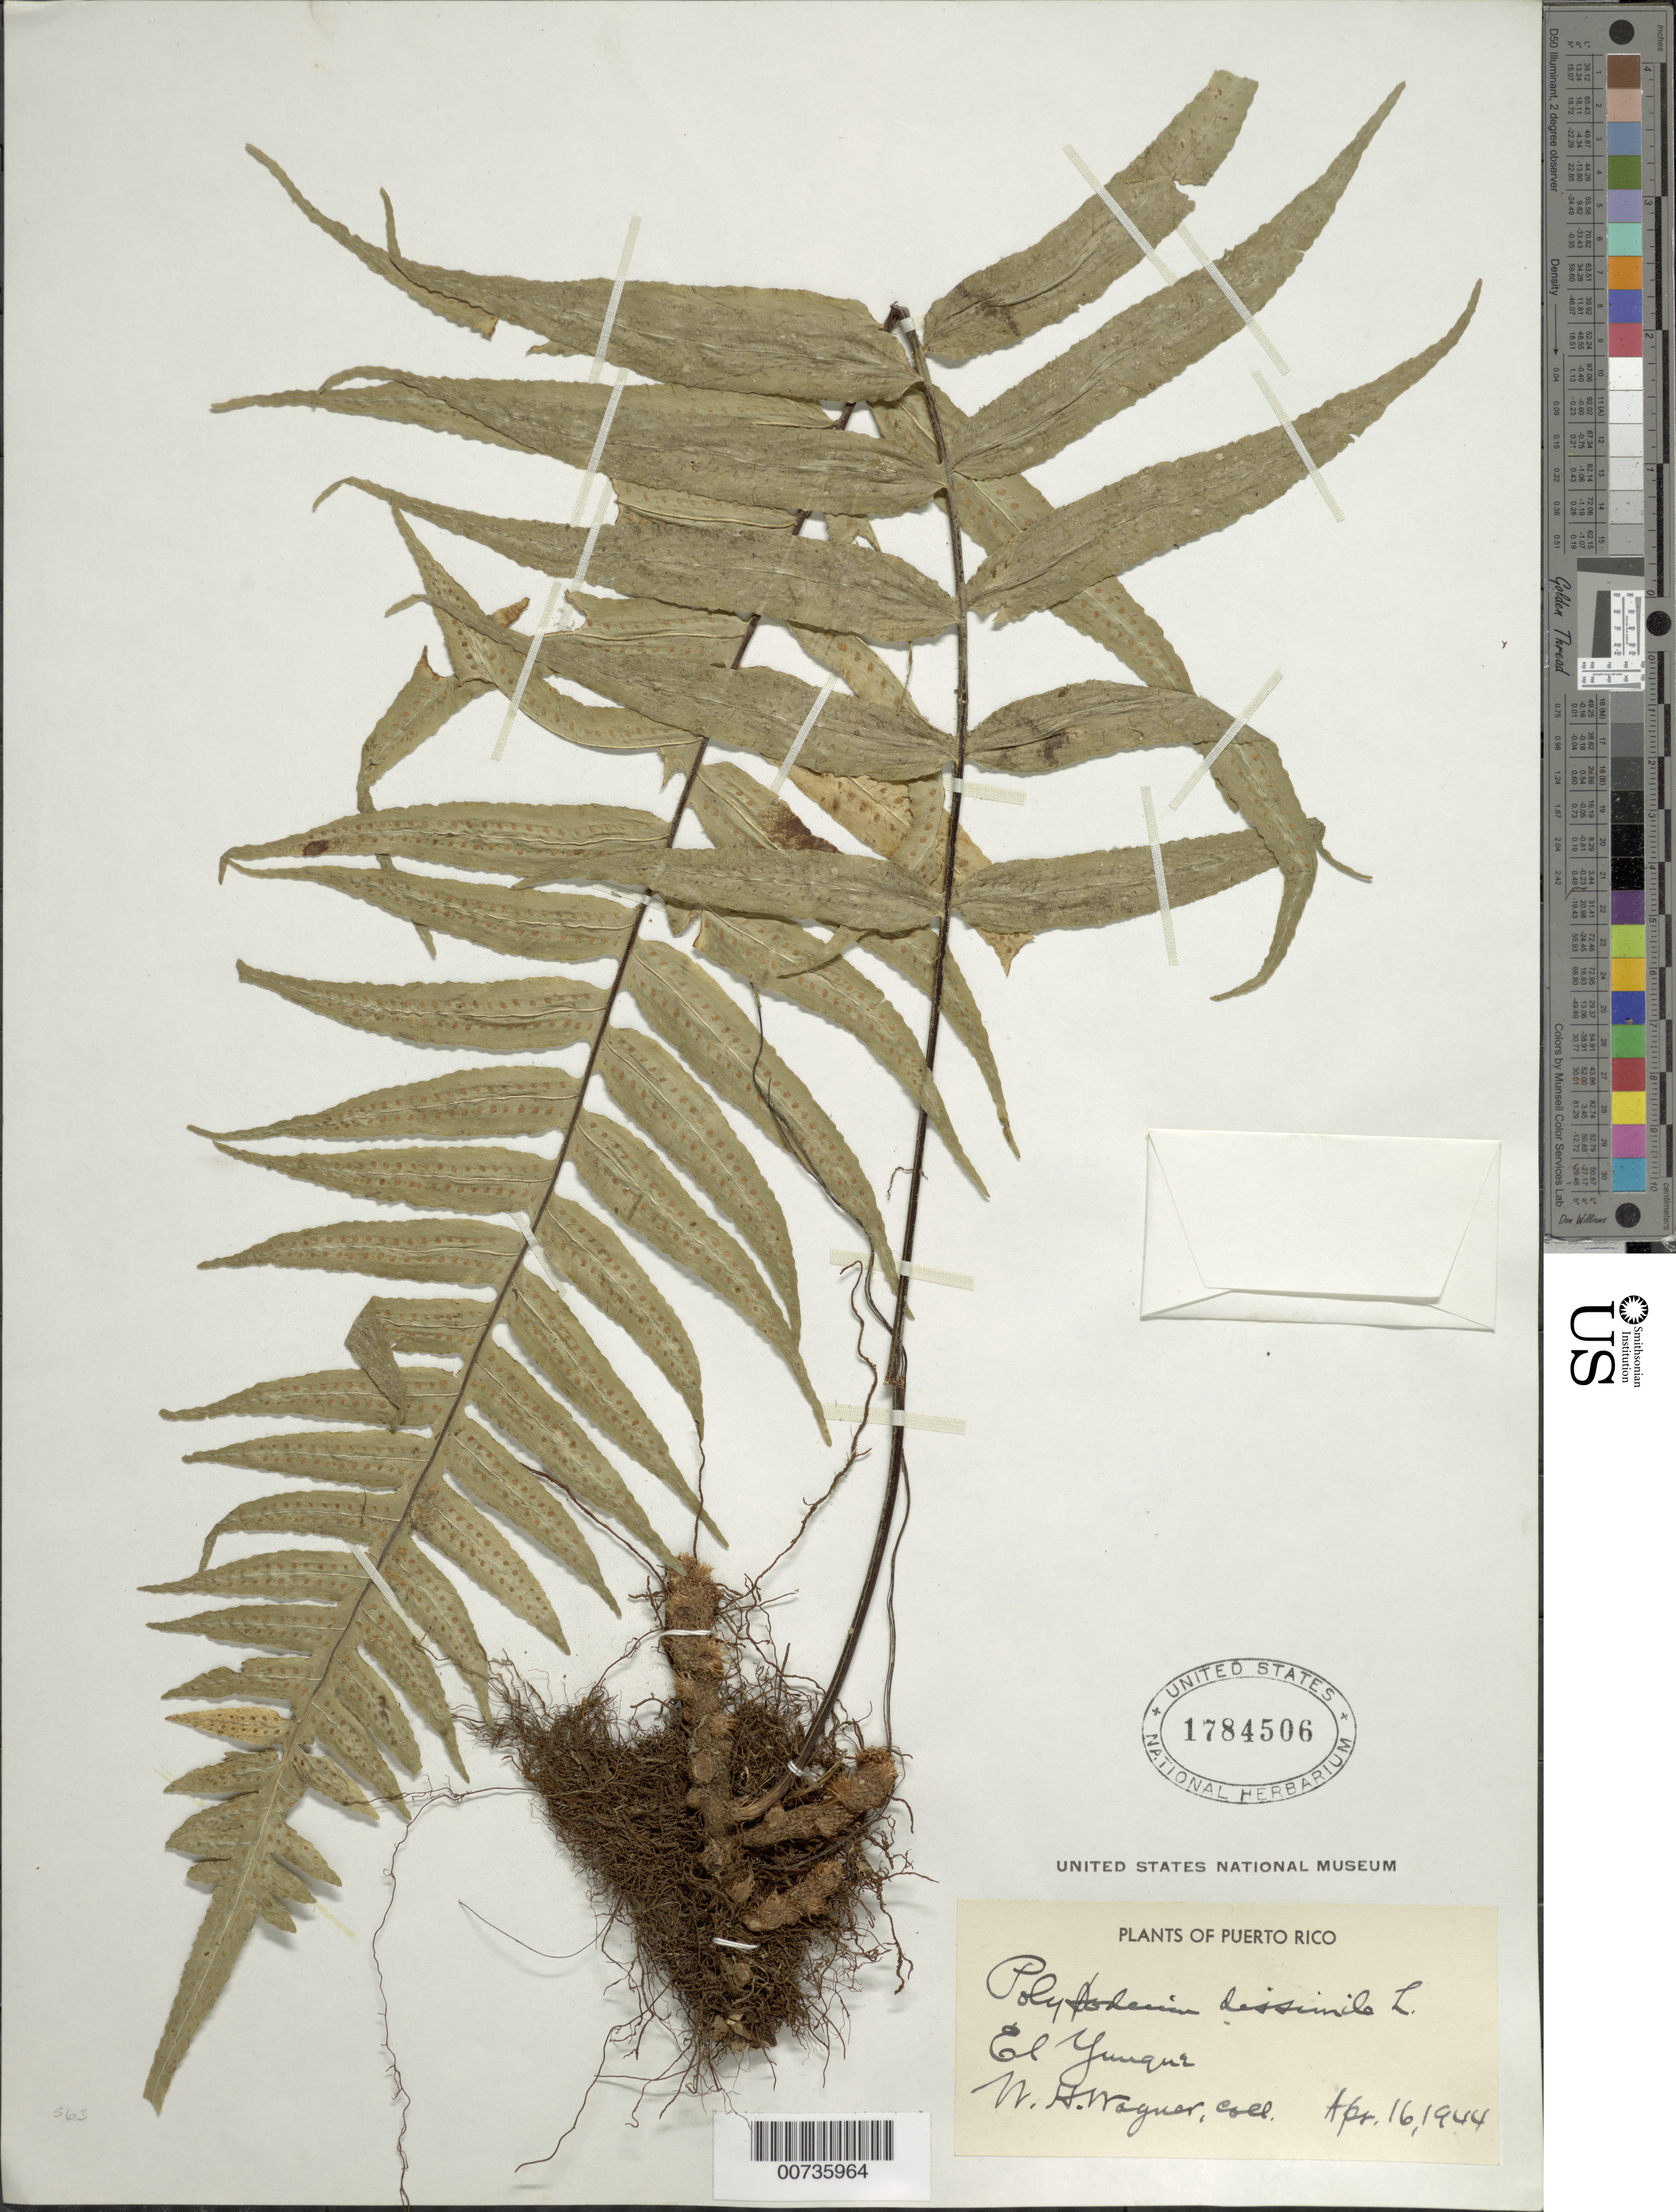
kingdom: Plantae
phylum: Tracheophyta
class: Polypodiopsida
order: Polypodiales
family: Polypodiaceae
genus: Polypodium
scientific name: Polypodium dulce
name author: Poir.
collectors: W. H. Wagner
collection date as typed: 16 Apr 1944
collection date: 1944-04-16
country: Puerto Rico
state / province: Río Grande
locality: El Yunque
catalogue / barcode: US 1784506